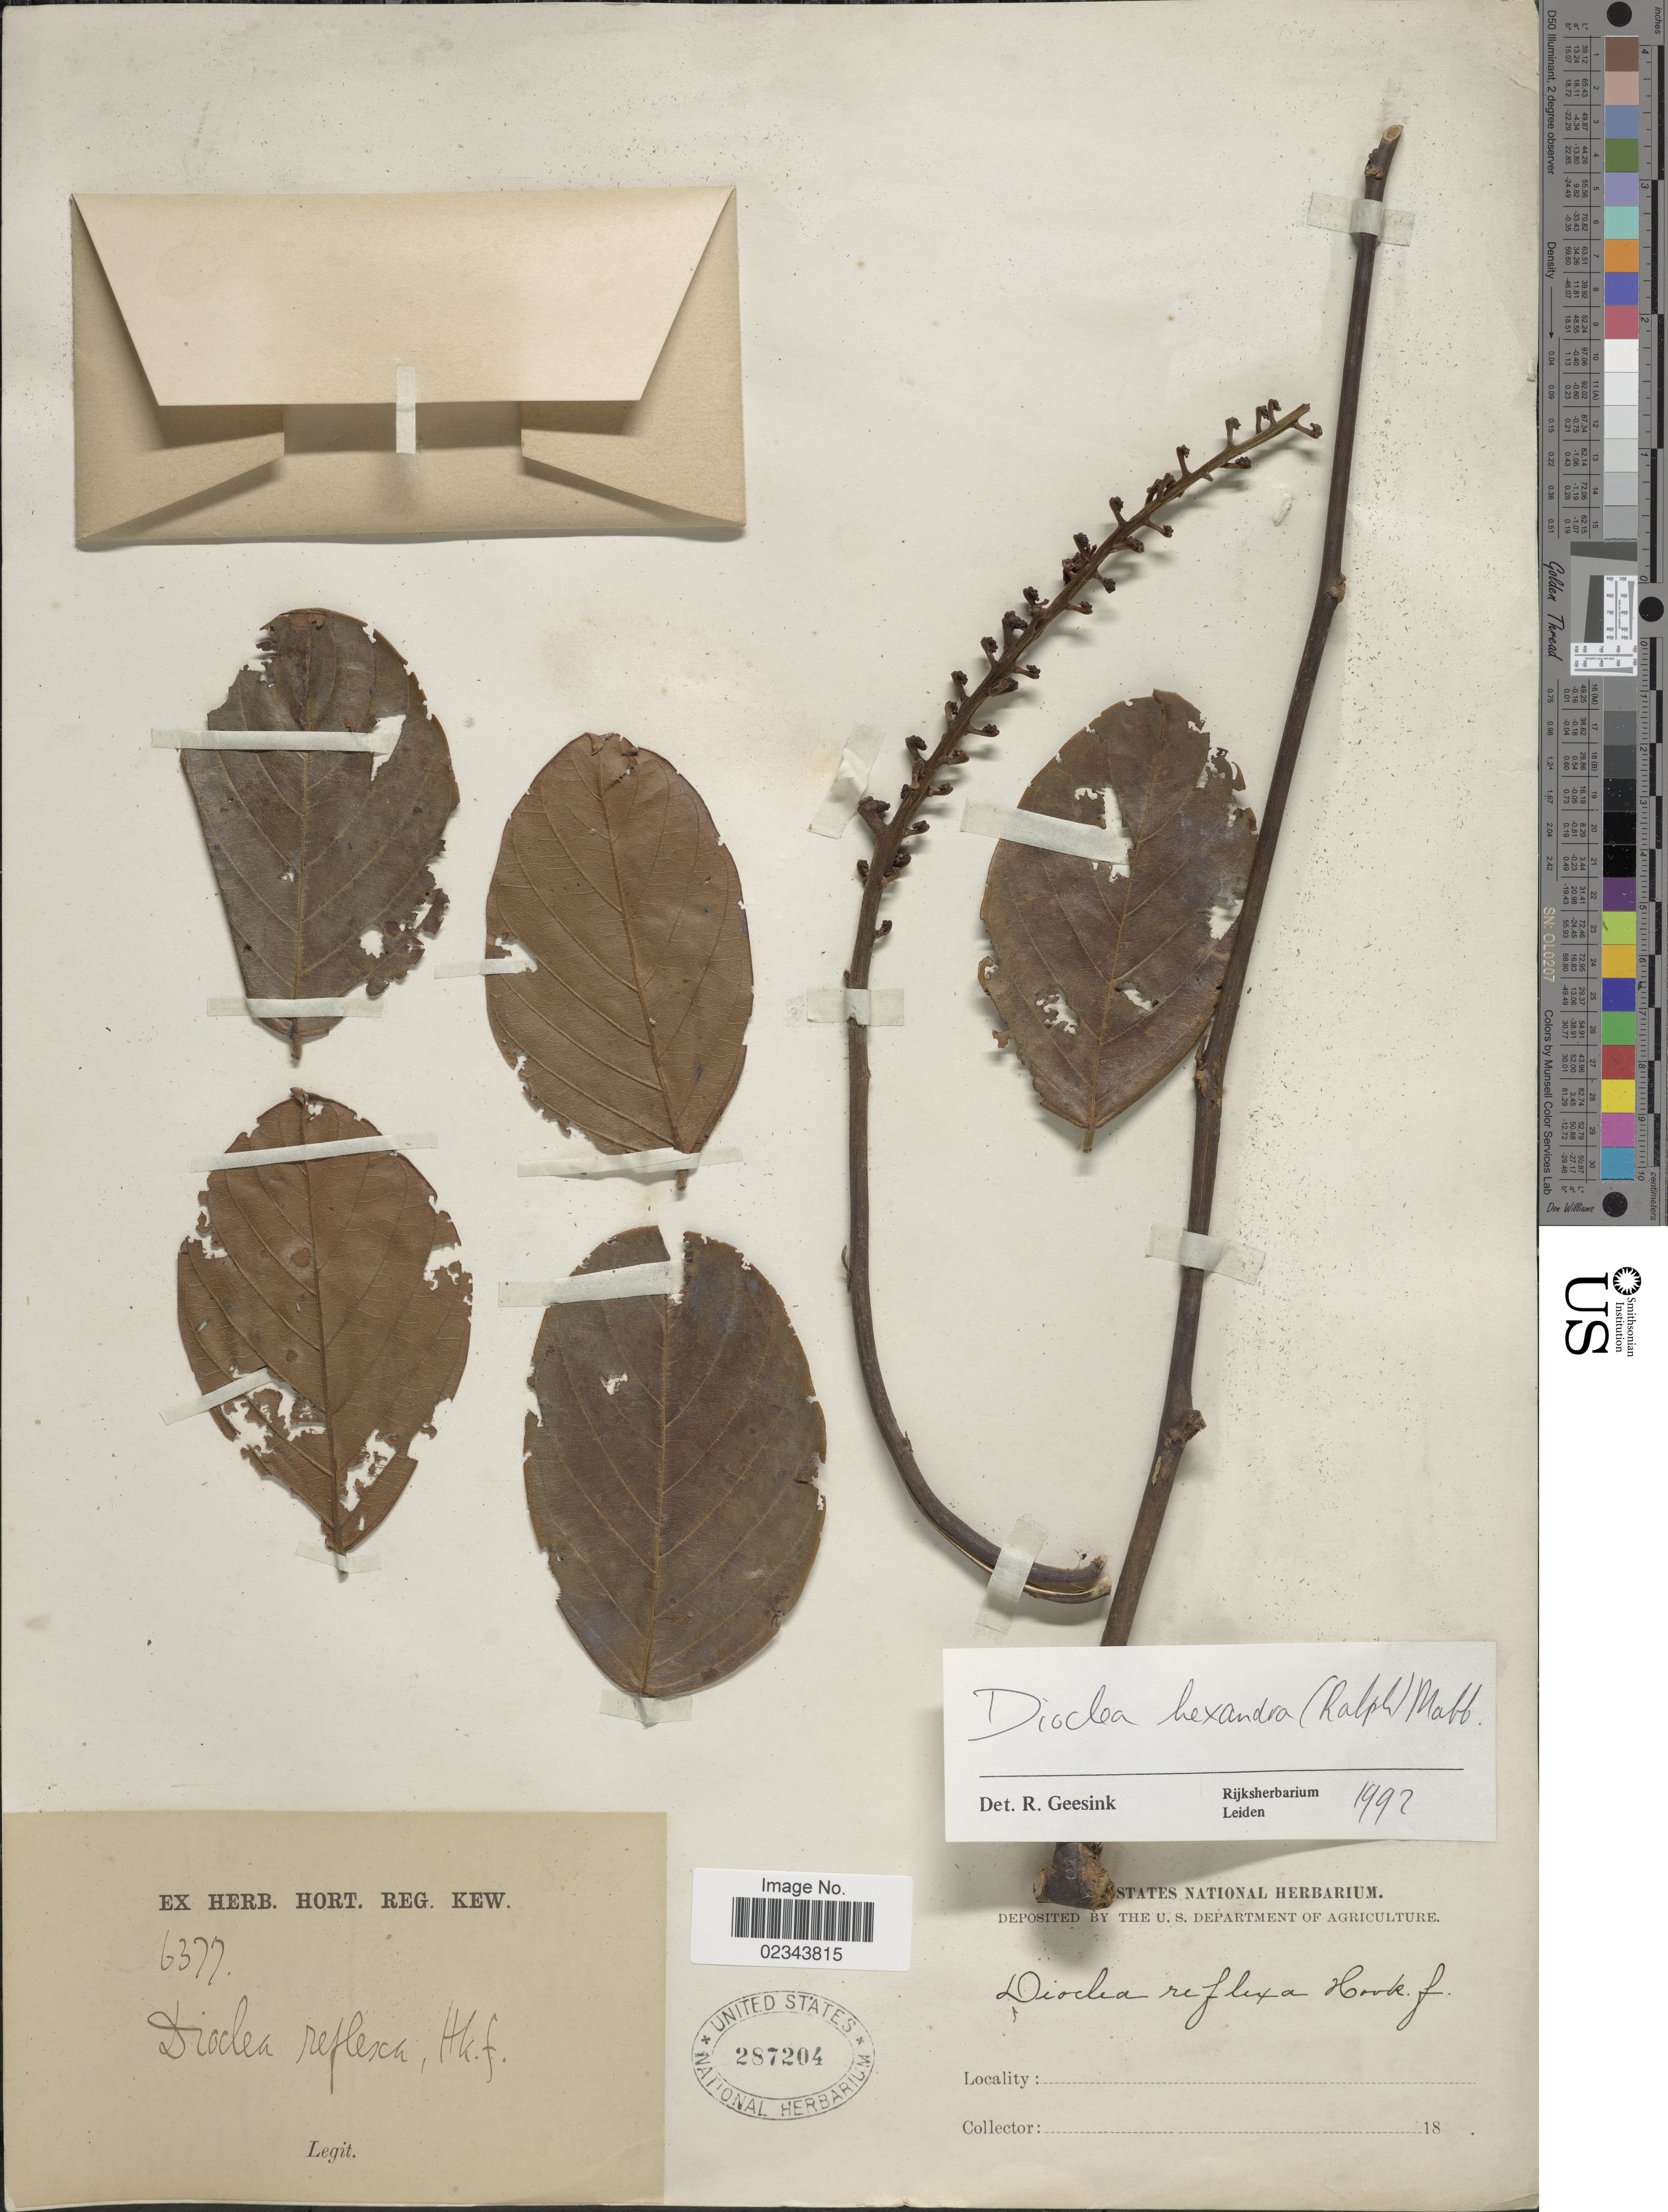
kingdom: Plantae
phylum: Tracheophyta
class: Magnoliopsida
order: Fabales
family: Fabaceae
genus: Macropsychanthus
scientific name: Macropsychanthus hexander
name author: (Ralph) L.P. Queiroz & Snak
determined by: Strong, Mark T., (BOT), Smithsonian Institution - National Museum of Natural History (UNITED STATES)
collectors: ex herb. Hort. Reg. Kew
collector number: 6377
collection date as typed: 18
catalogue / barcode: US 287204